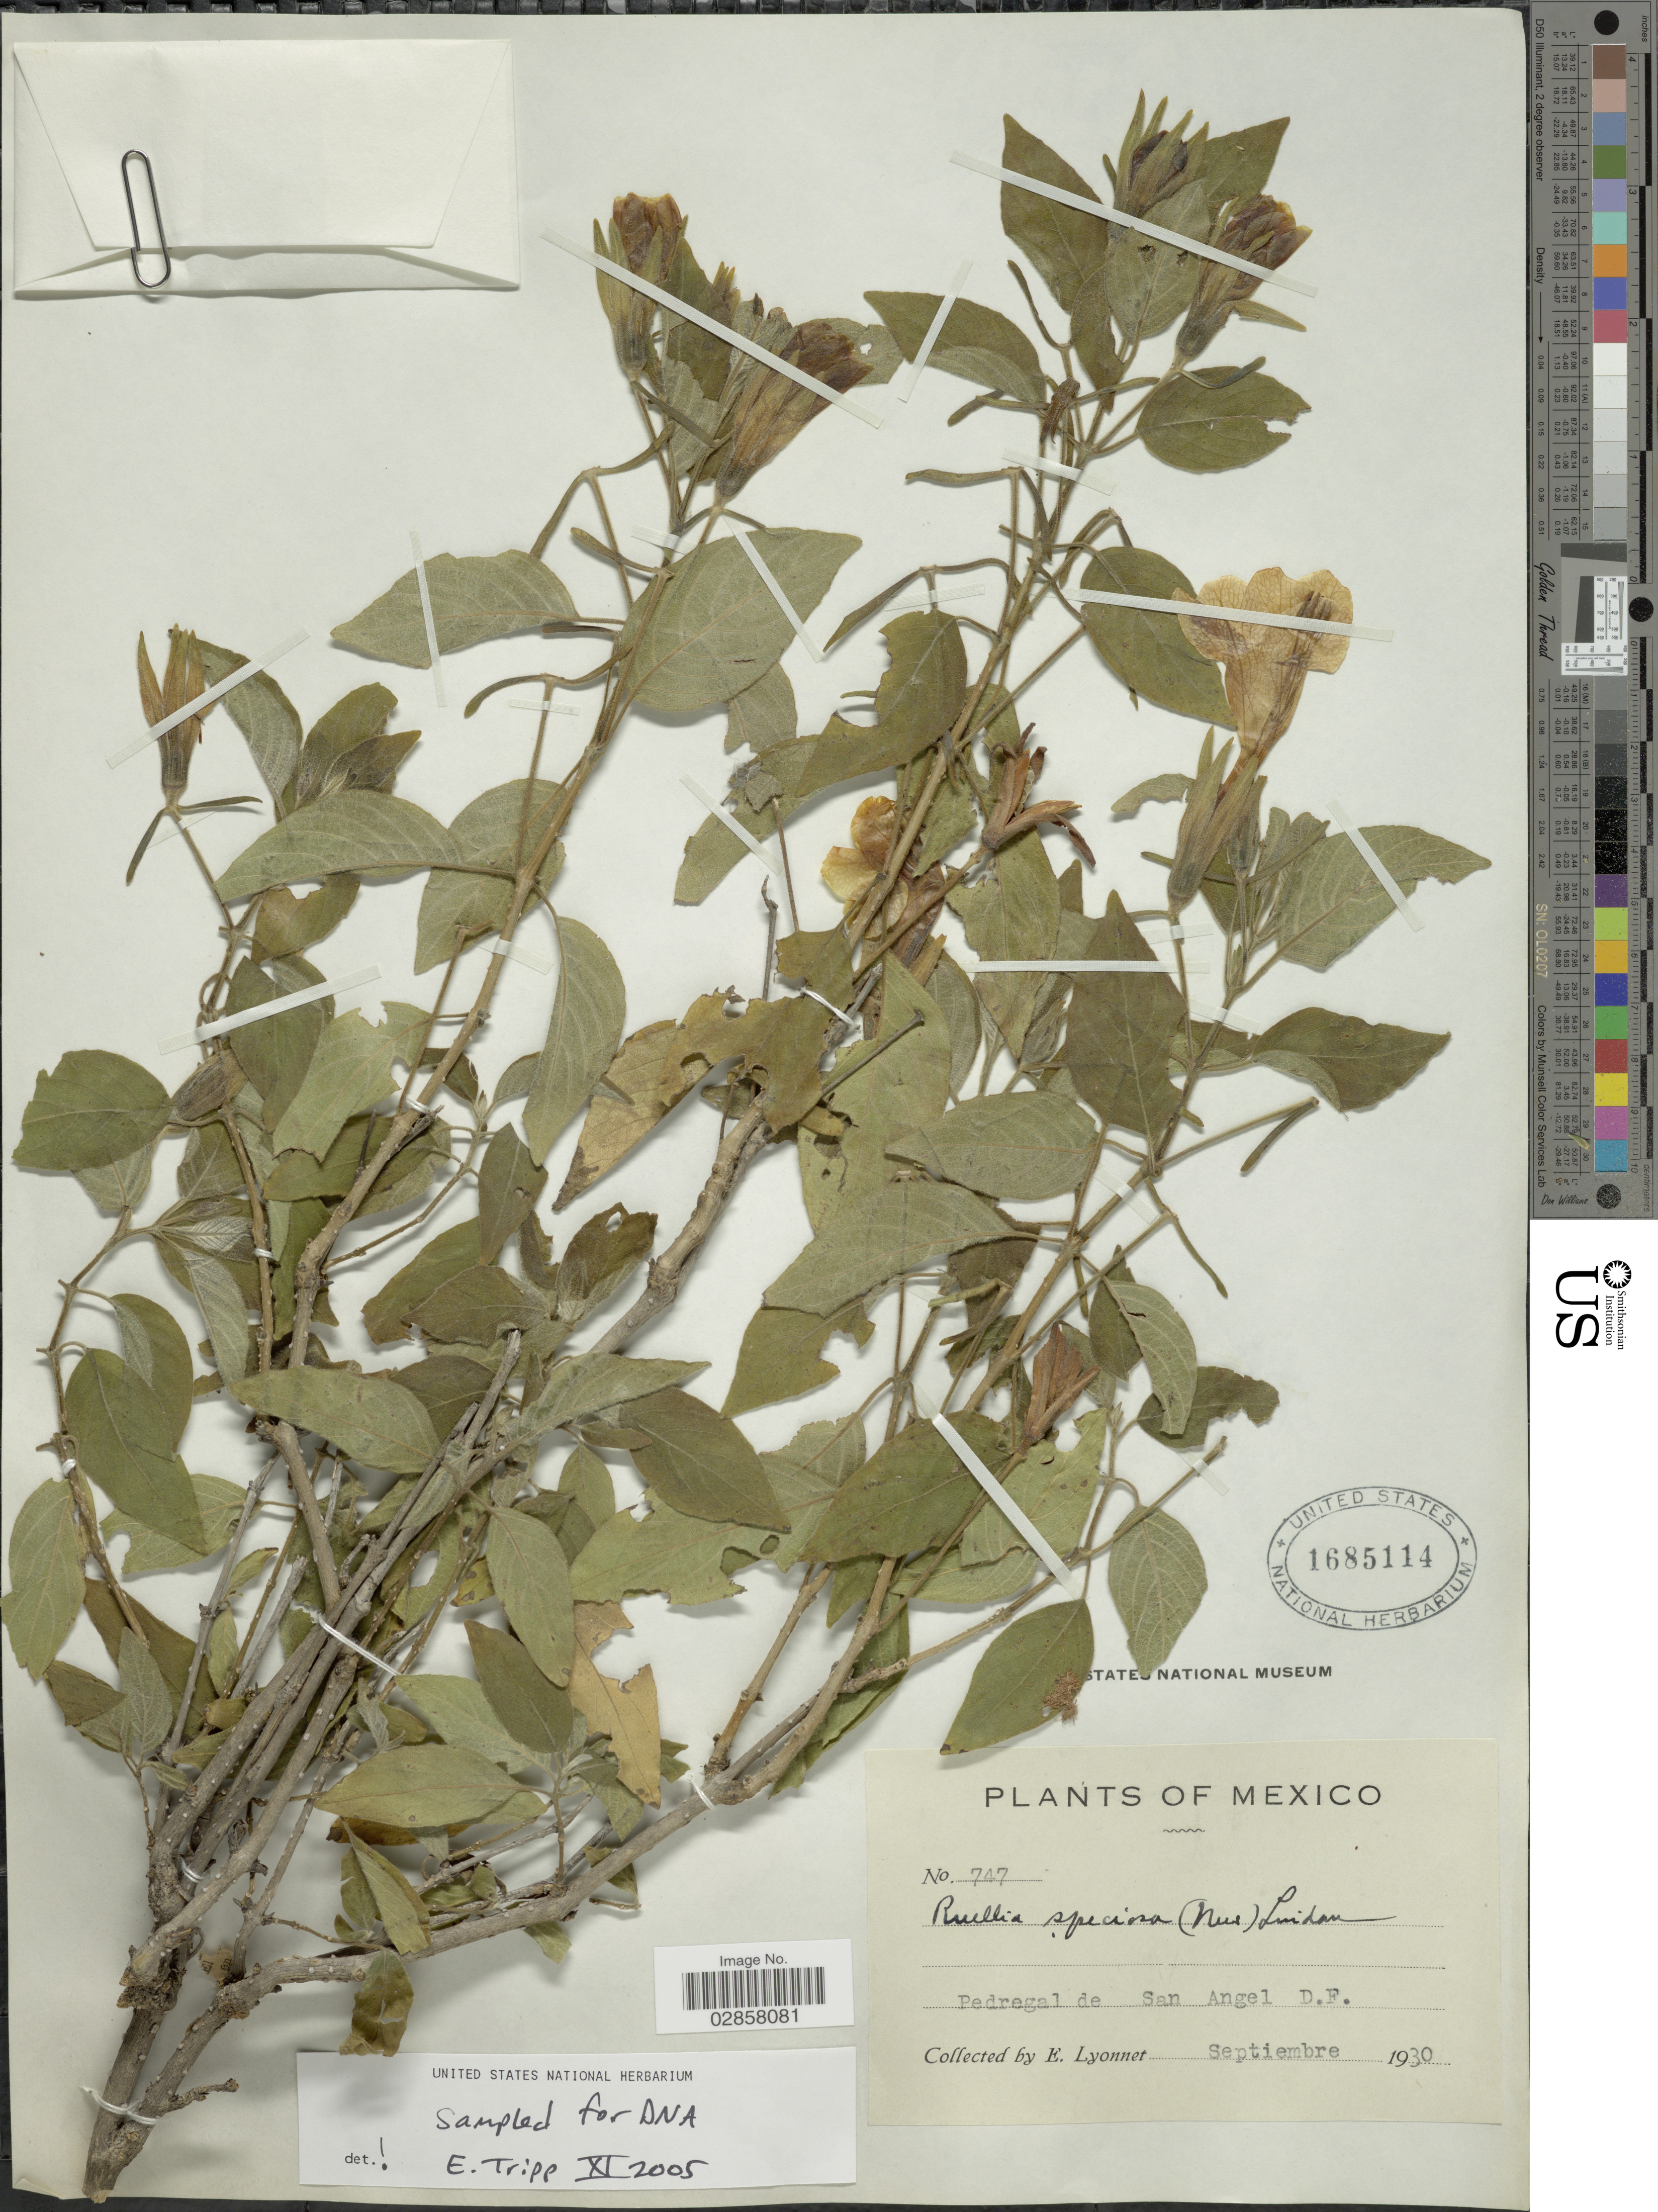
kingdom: Plantae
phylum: Tracheophyta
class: Magnoliopsida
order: Lamiales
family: Acanthaceae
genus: Ruellia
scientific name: Ruellia speciosa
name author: Mart. ex Nees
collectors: E. Lyonnet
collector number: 747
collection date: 1930-09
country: Mexico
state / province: Distrito Federal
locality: Pedregal de San Angel D.F.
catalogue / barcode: US 1685114